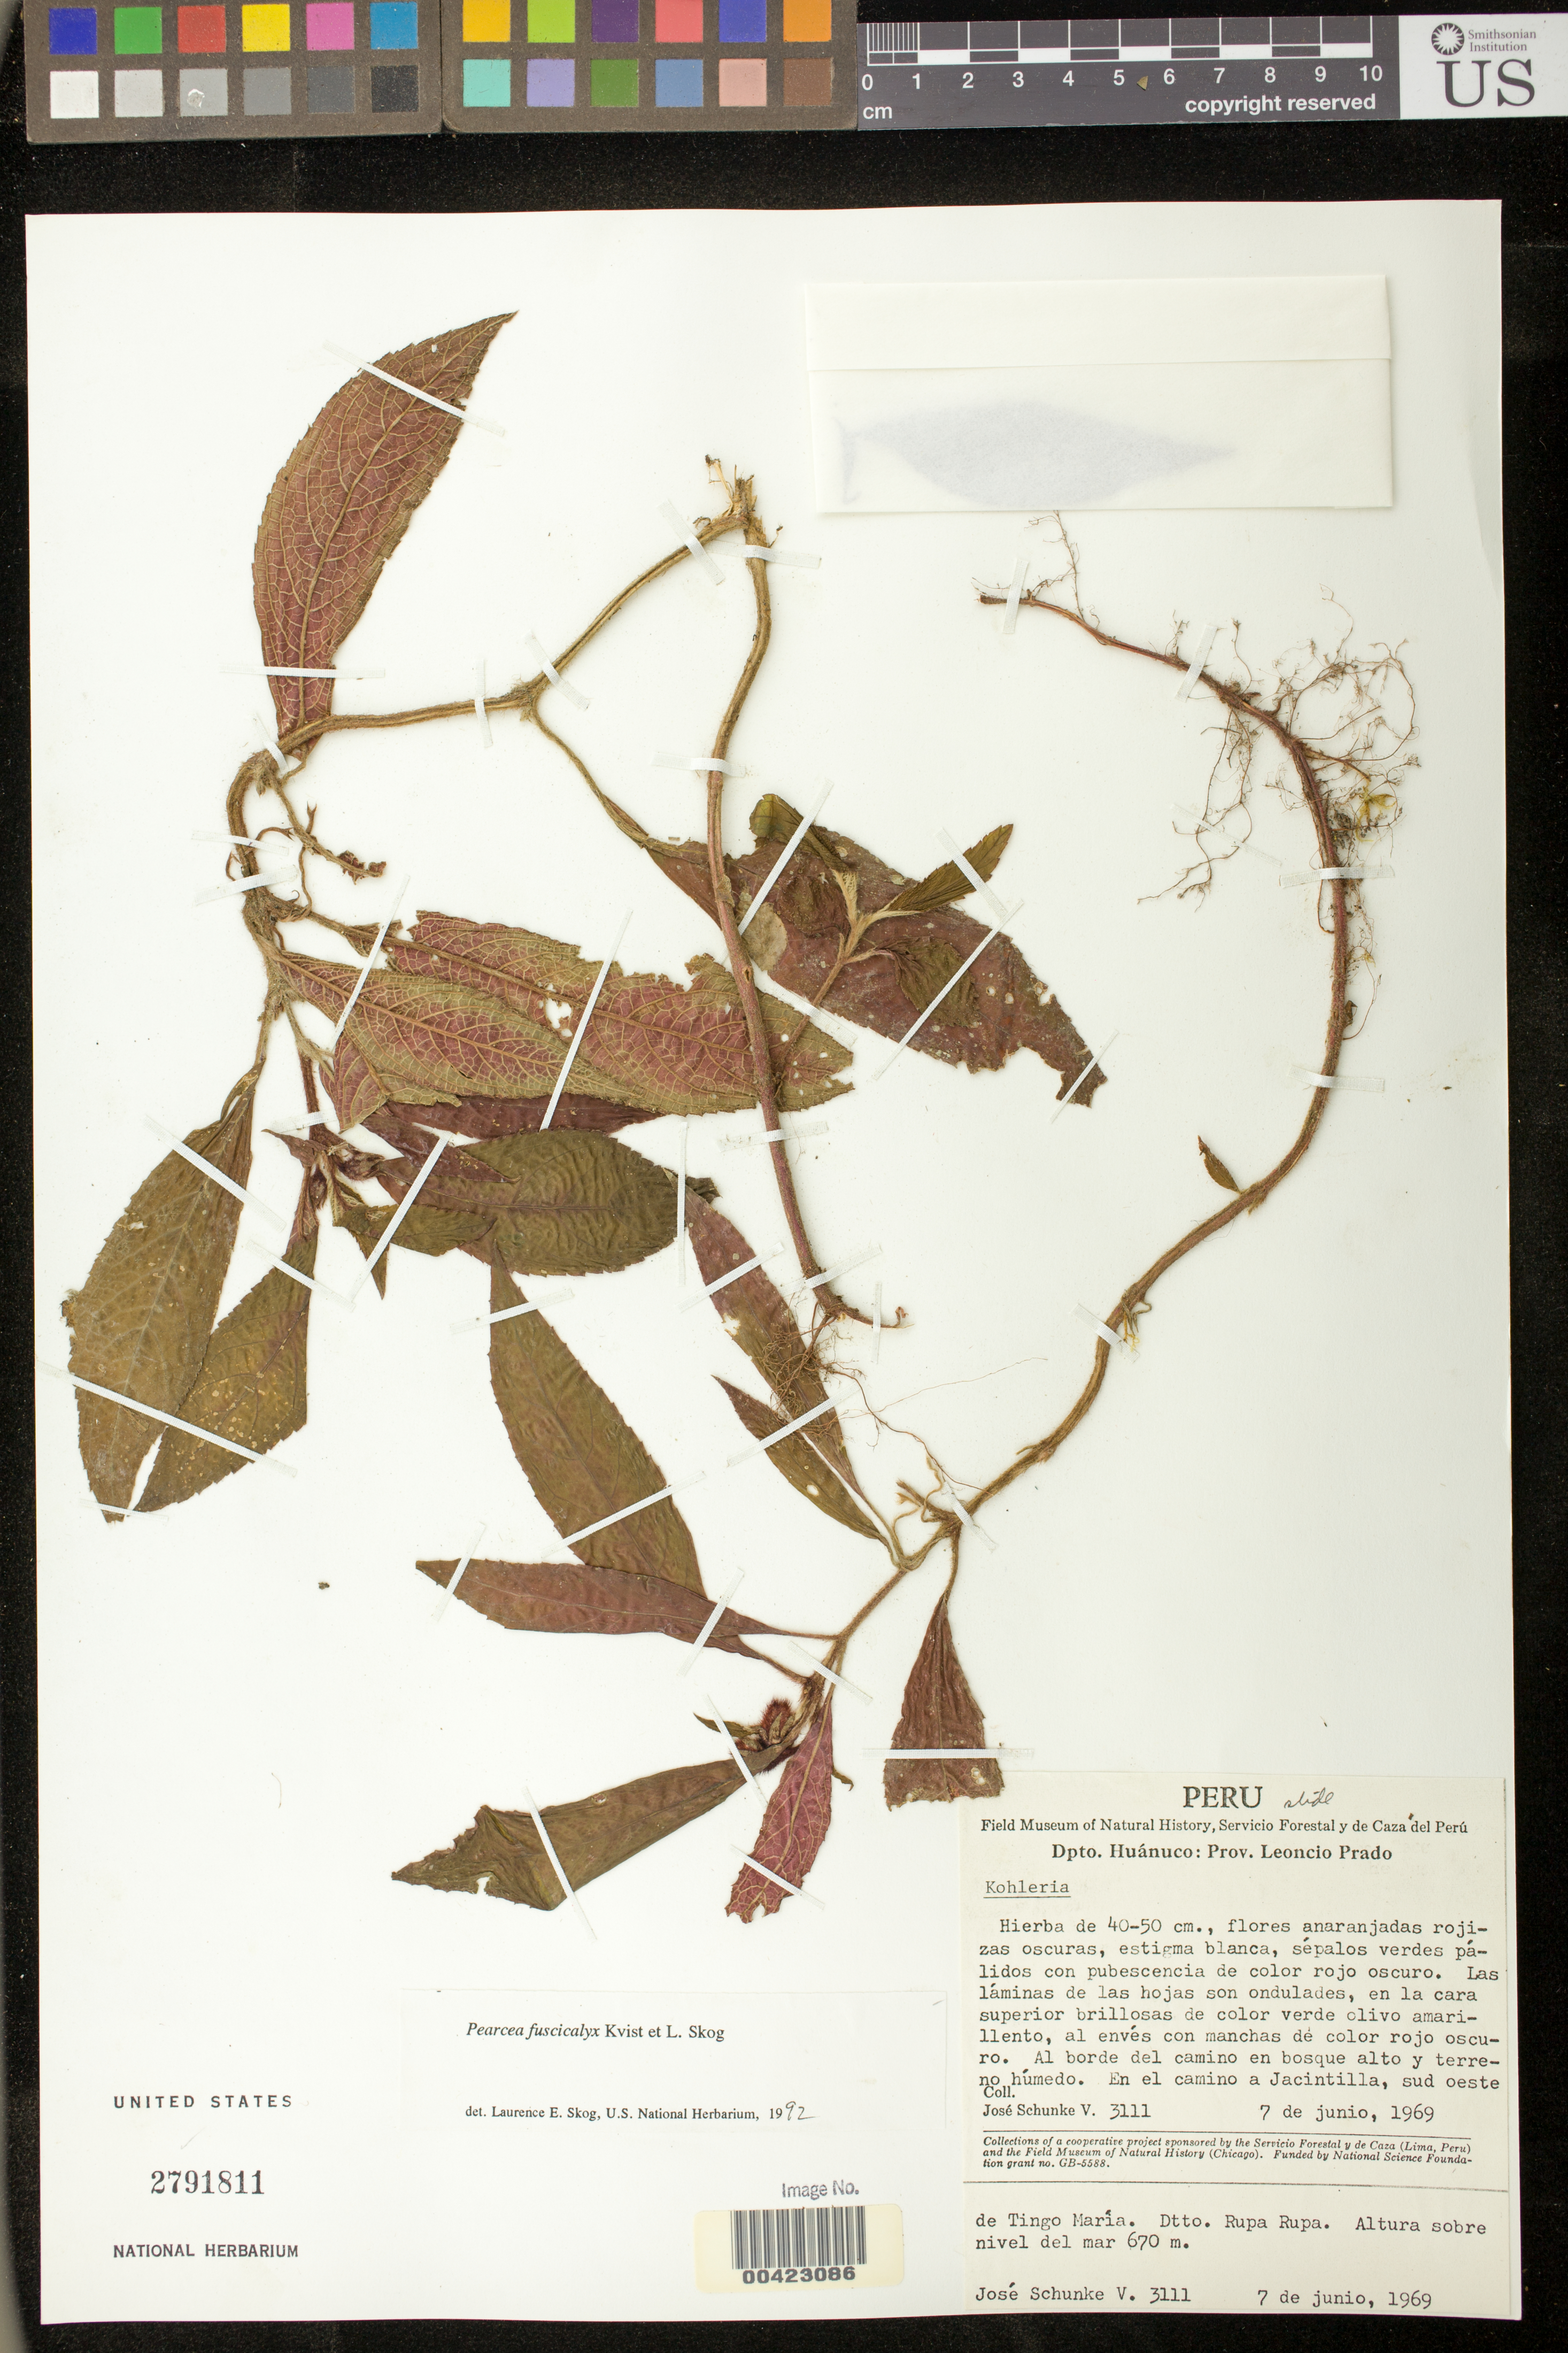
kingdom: Plantae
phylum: Tracheophyta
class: Magnoliopsida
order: Lamiales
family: Gesneriaceae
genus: Pearcea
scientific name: Pearcea fuscicalyx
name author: L.P. Kvist & L.E. Skog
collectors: J. Schunke Vigo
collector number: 3111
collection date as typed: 07 Jun 1969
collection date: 1969-06-07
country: Peru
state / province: Huánuco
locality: Leoncio Prado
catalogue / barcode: US 2791811